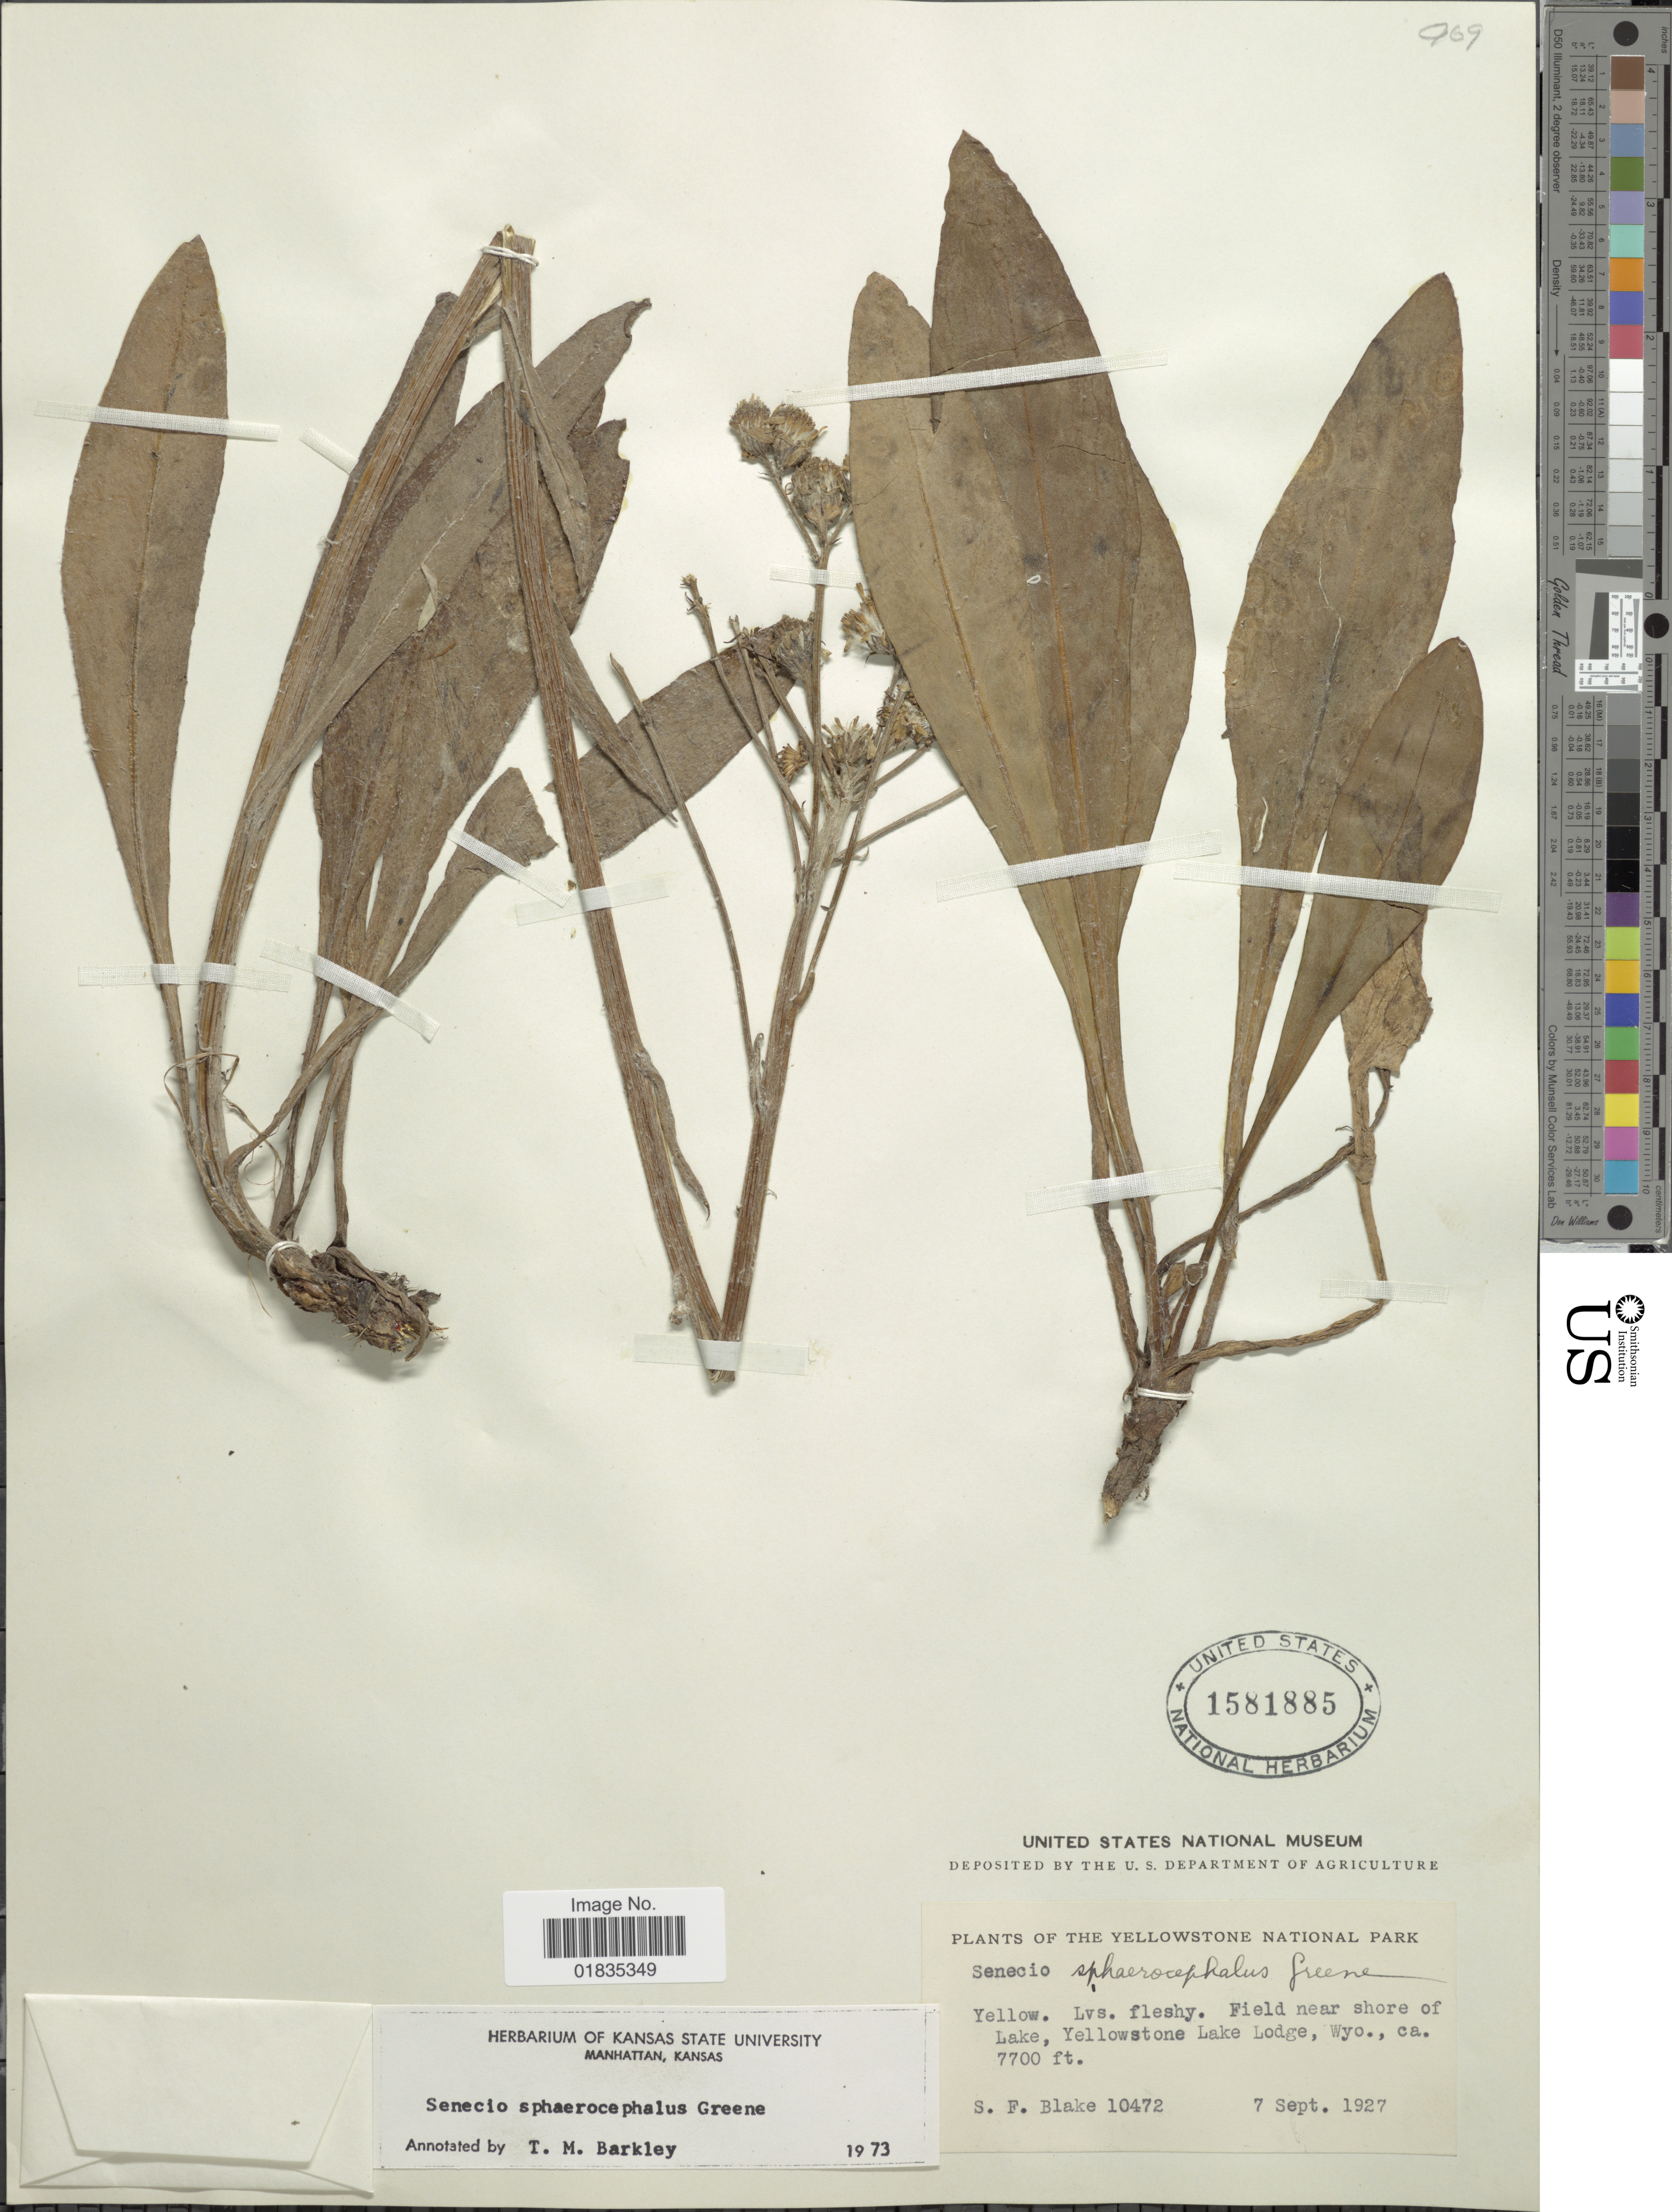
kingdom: Plantae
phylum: Tracheophyta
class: Magnoliopsida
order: Asterales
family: Asteraceae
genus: Senecio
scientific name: Senecio sphaerocephalus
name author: Greene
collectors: S. Blake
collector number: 10472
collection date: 1927-09-07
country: United States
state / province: Wyoming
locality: Yellowstone National Park, field near shore of Lake, Yellowstone Lake Lodge.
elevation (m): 2347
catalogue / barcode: US 1581885